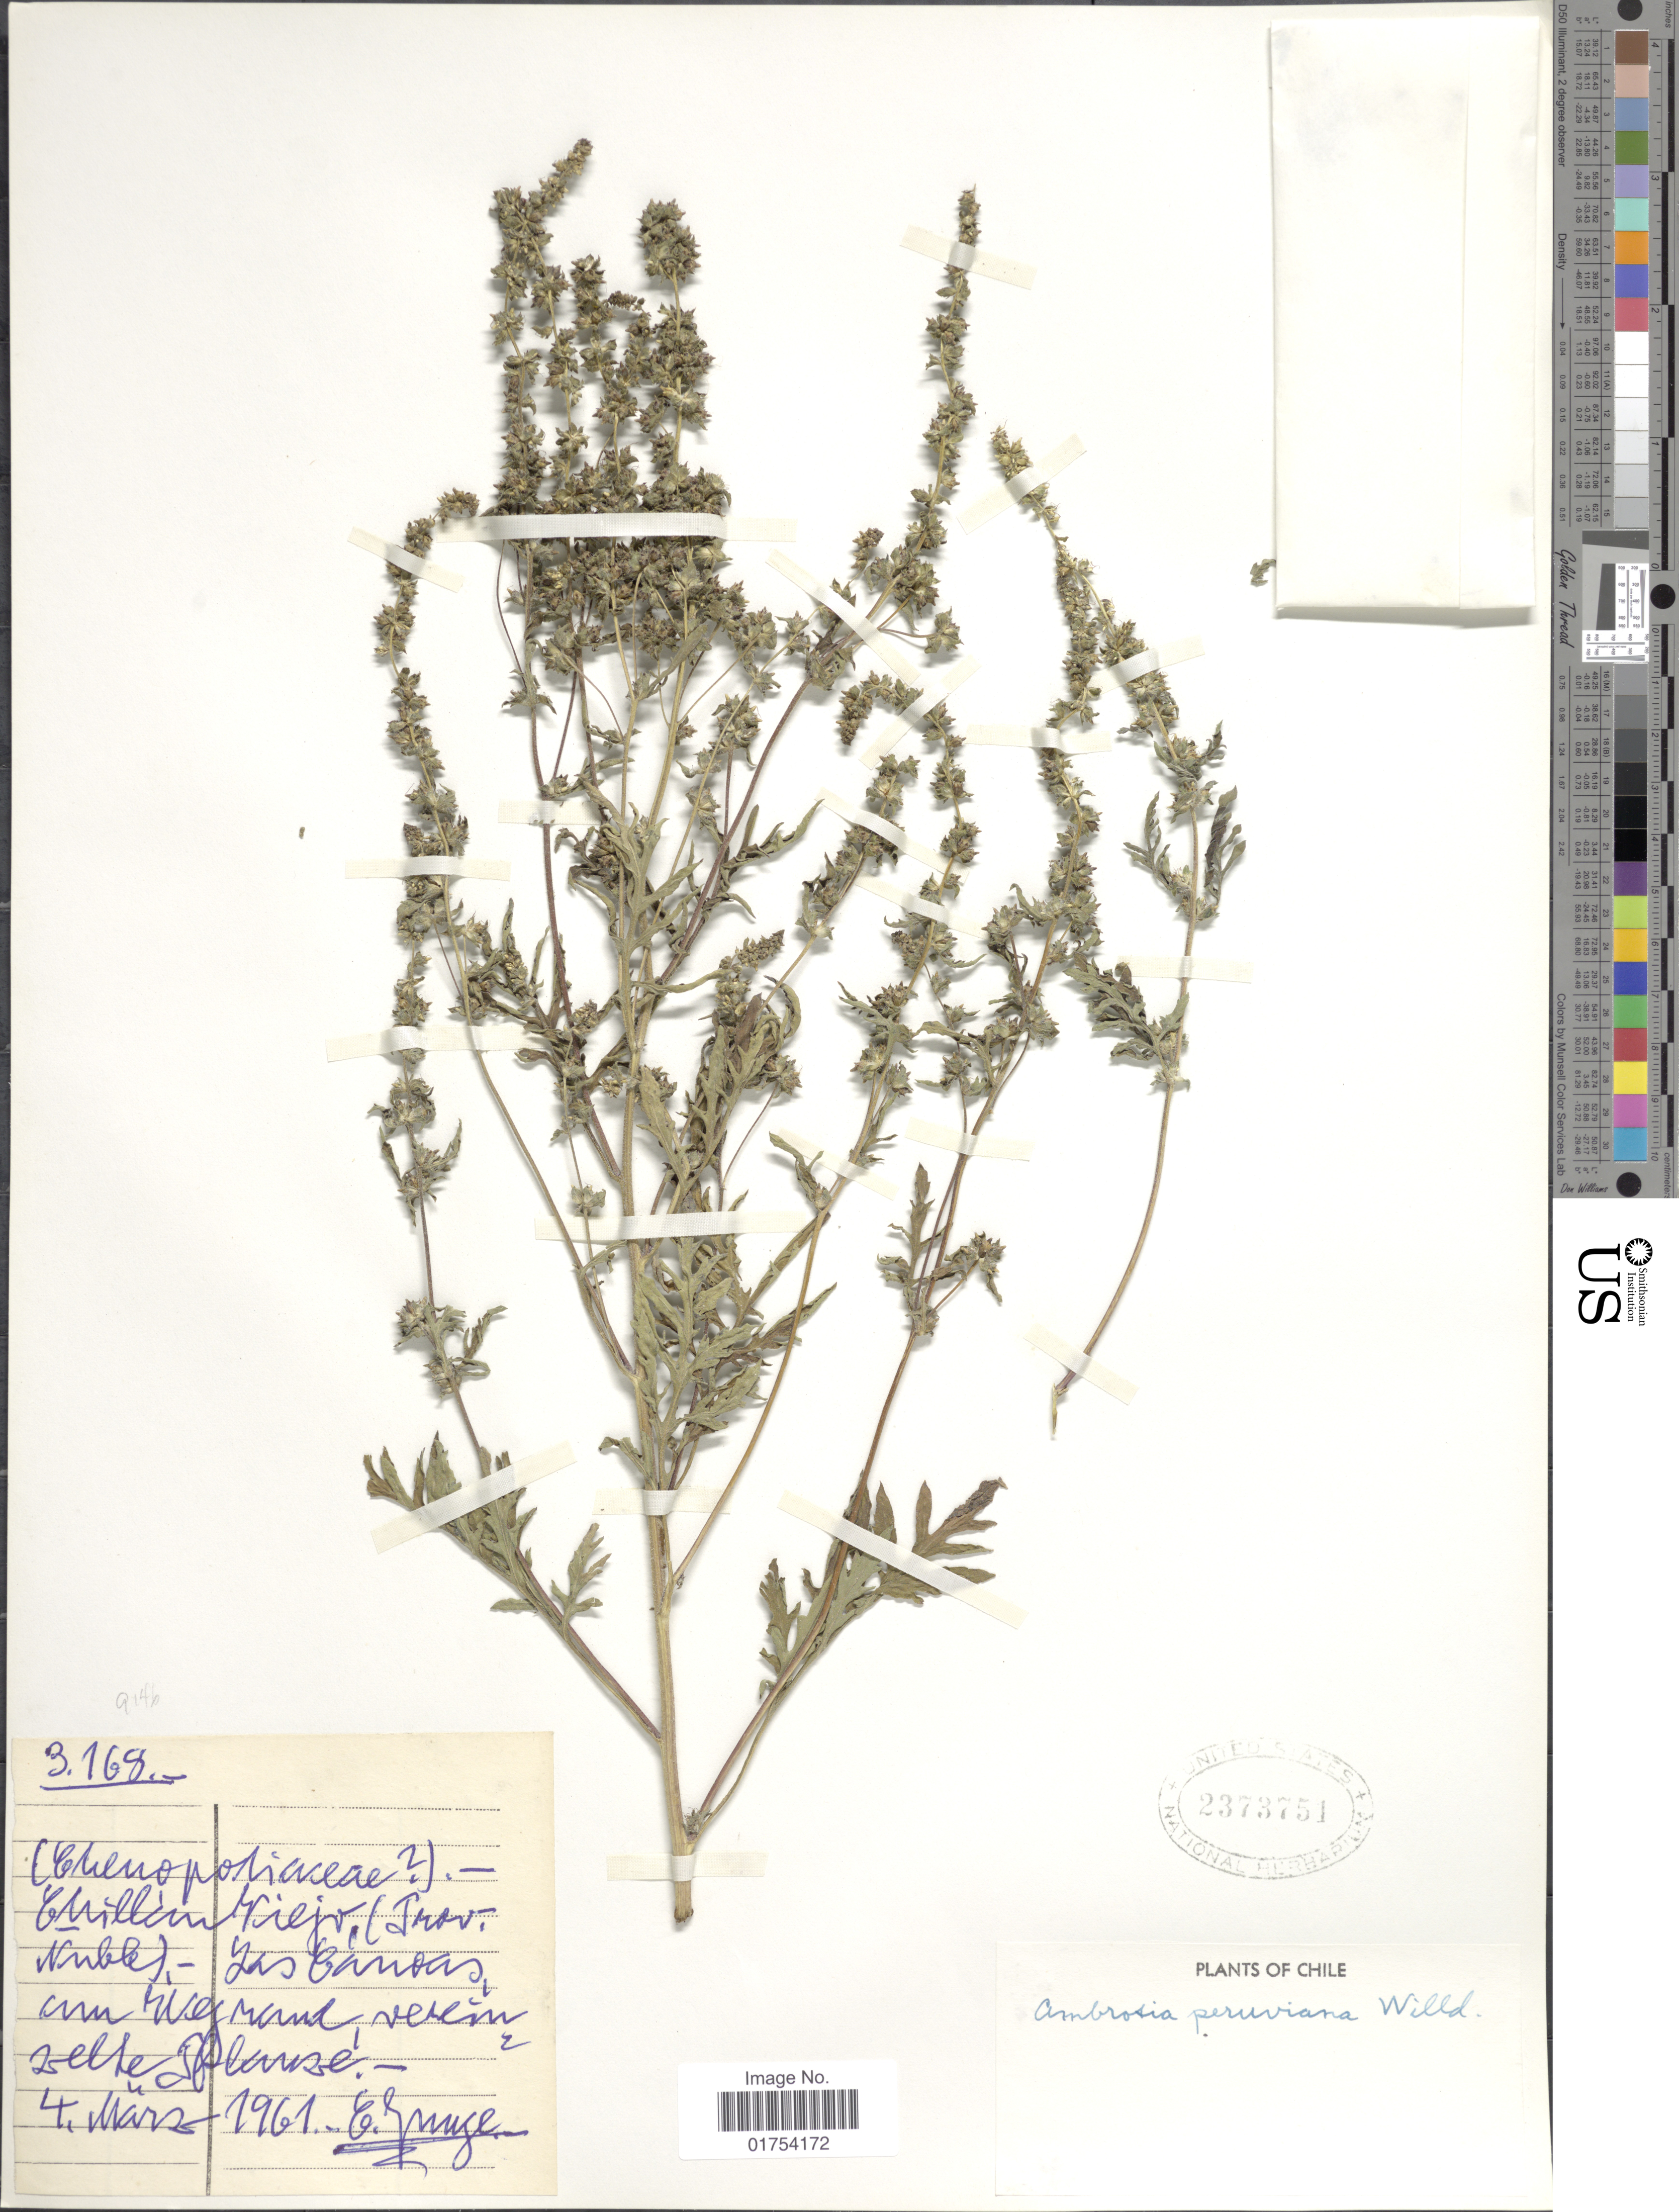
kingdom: Plantae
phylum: Tracheophyta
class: Magnoliopsida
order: Asterales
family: Asteraceae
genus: Ambrosia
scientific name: Ambrosia peruviana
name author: Willd.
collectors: E. Junge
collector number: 3168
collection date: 1961-03-04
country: Chile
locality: Chillán Viejo (Prov. Nuble - Las Canoas).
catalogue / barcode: US 2373751